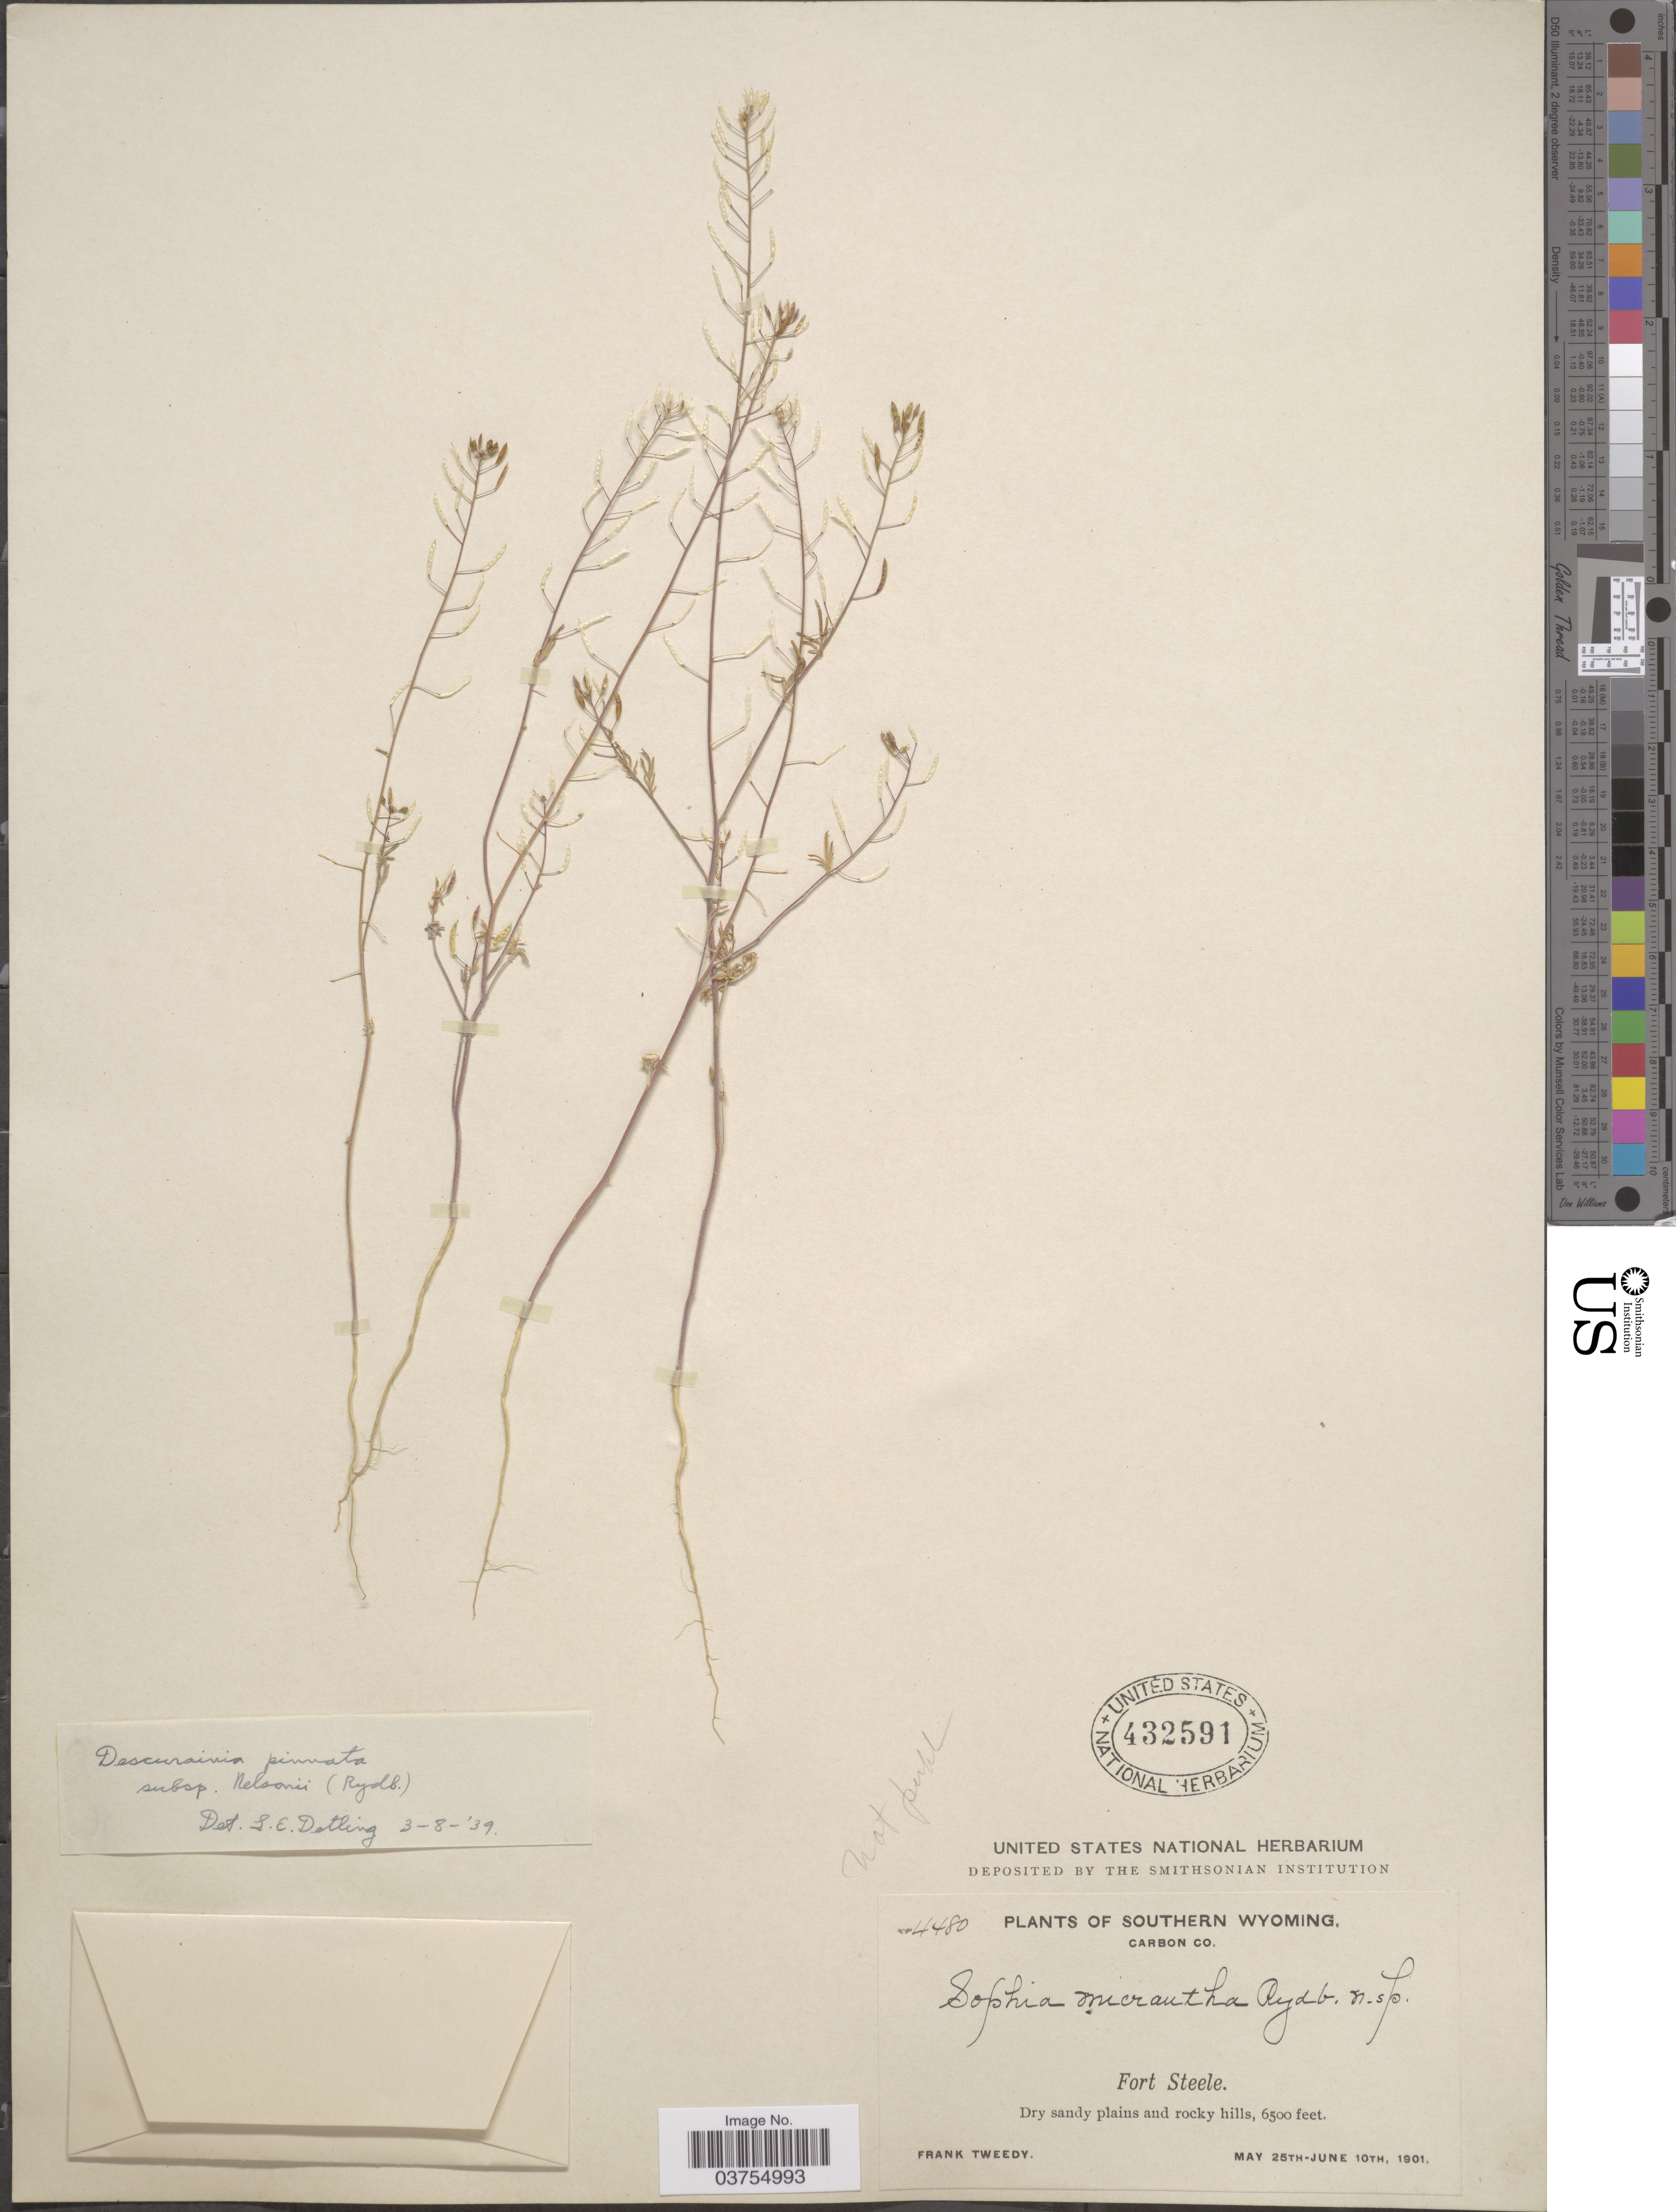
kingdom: Plantae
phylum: Tracheophyta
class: Magnoliopsida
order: Brassicales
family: Brassicaceae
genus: Descurainia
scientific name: Descurainia pinnata subsp. nelsonii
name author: (Rydb.) M. Peck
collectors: F. Tweedy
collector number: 4480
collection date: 1901-05-25/1901-06-10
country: United States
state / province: Wyoming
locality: Southern Wyoming. Carbon Co. Fort Steele.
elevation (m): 1981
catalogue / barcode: US 432591